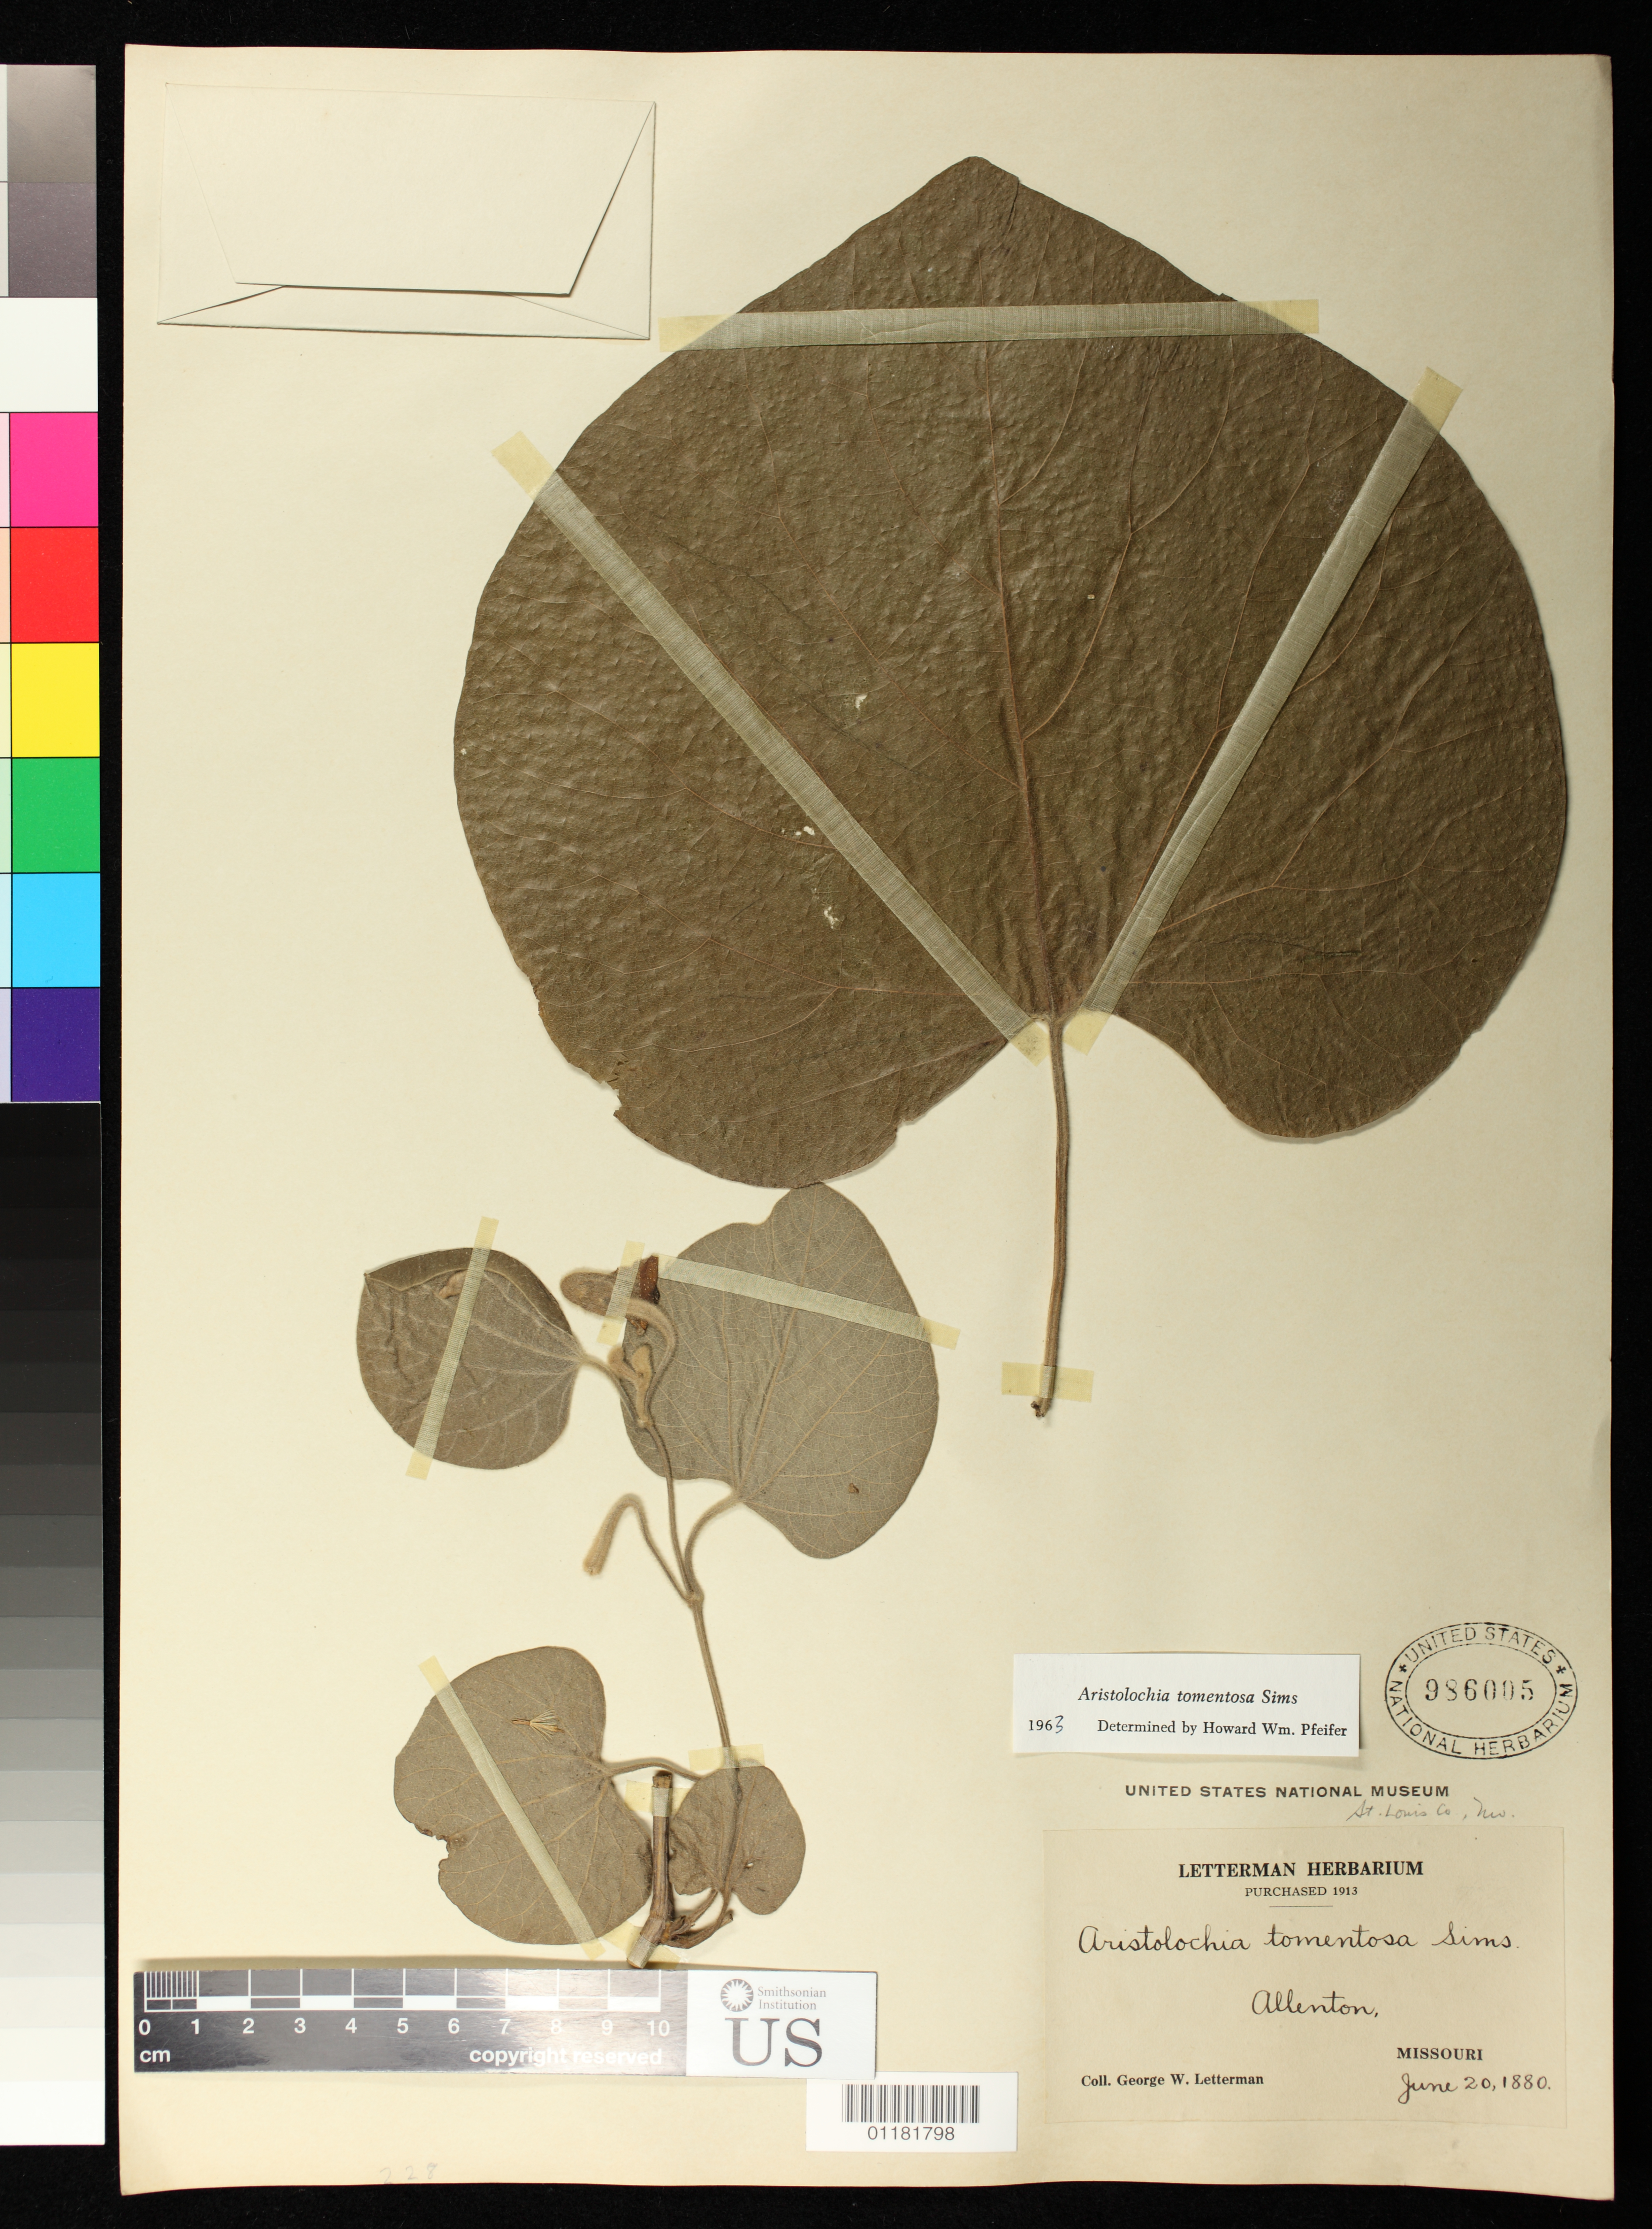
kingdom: Plantae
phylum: Tracheophyta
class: Magnoliopsida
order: Piperales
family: Aristolochiaceae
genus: Aristolochia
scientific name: Aristolochia tomentosa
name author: Sims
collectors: G. W. Letterman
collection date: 1880-06-20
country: United States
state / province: Missouri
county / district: St. Louis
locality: Allenton, St. Louis County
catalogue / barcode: US 986005